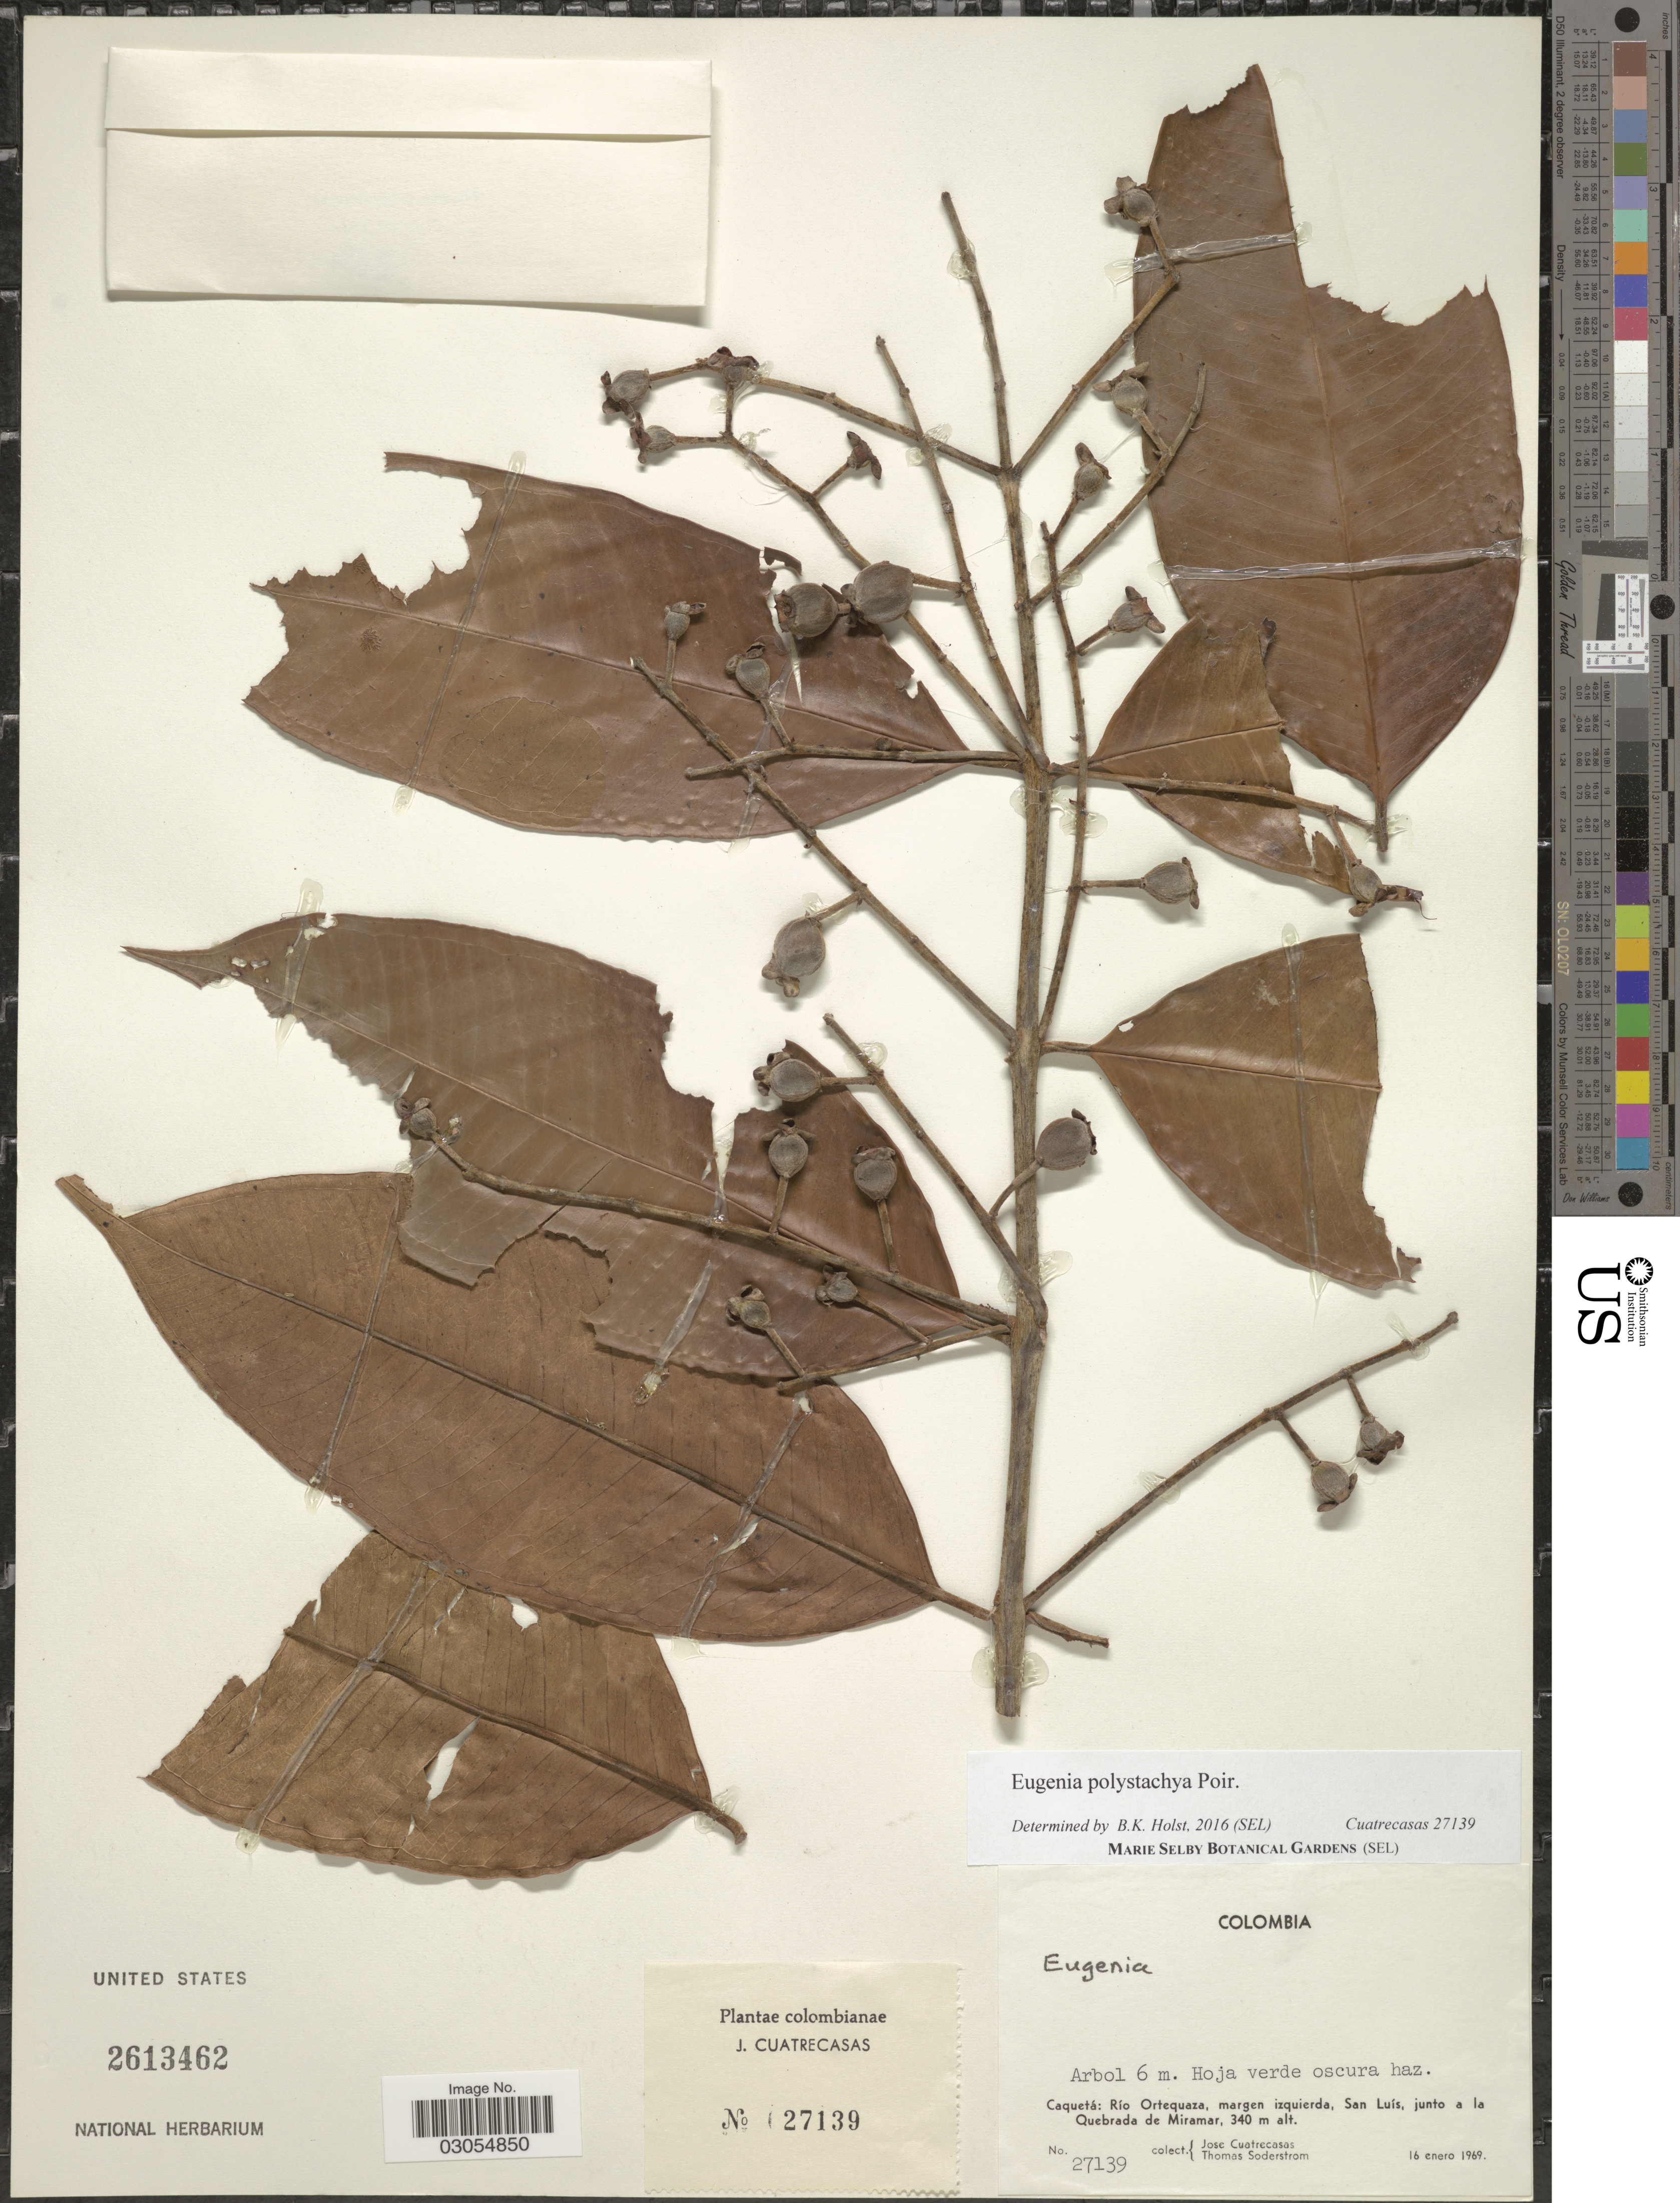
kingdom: Plantae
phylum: Tracheophyta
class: Magnoliopsida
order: Myrtales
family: Myrtaceae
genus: Eugenia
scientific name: Eugenia polystachya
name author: Rich.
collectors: J. Cuatrecasas & T. R. Soderstrom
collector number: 27139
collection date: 1969-01-16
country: Colombia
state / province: Caquetá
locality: Río Ortequaza, margen izquierda. San Luís, junto a la Quebrada de Miramar.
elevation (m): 340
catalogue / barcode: US 2613462